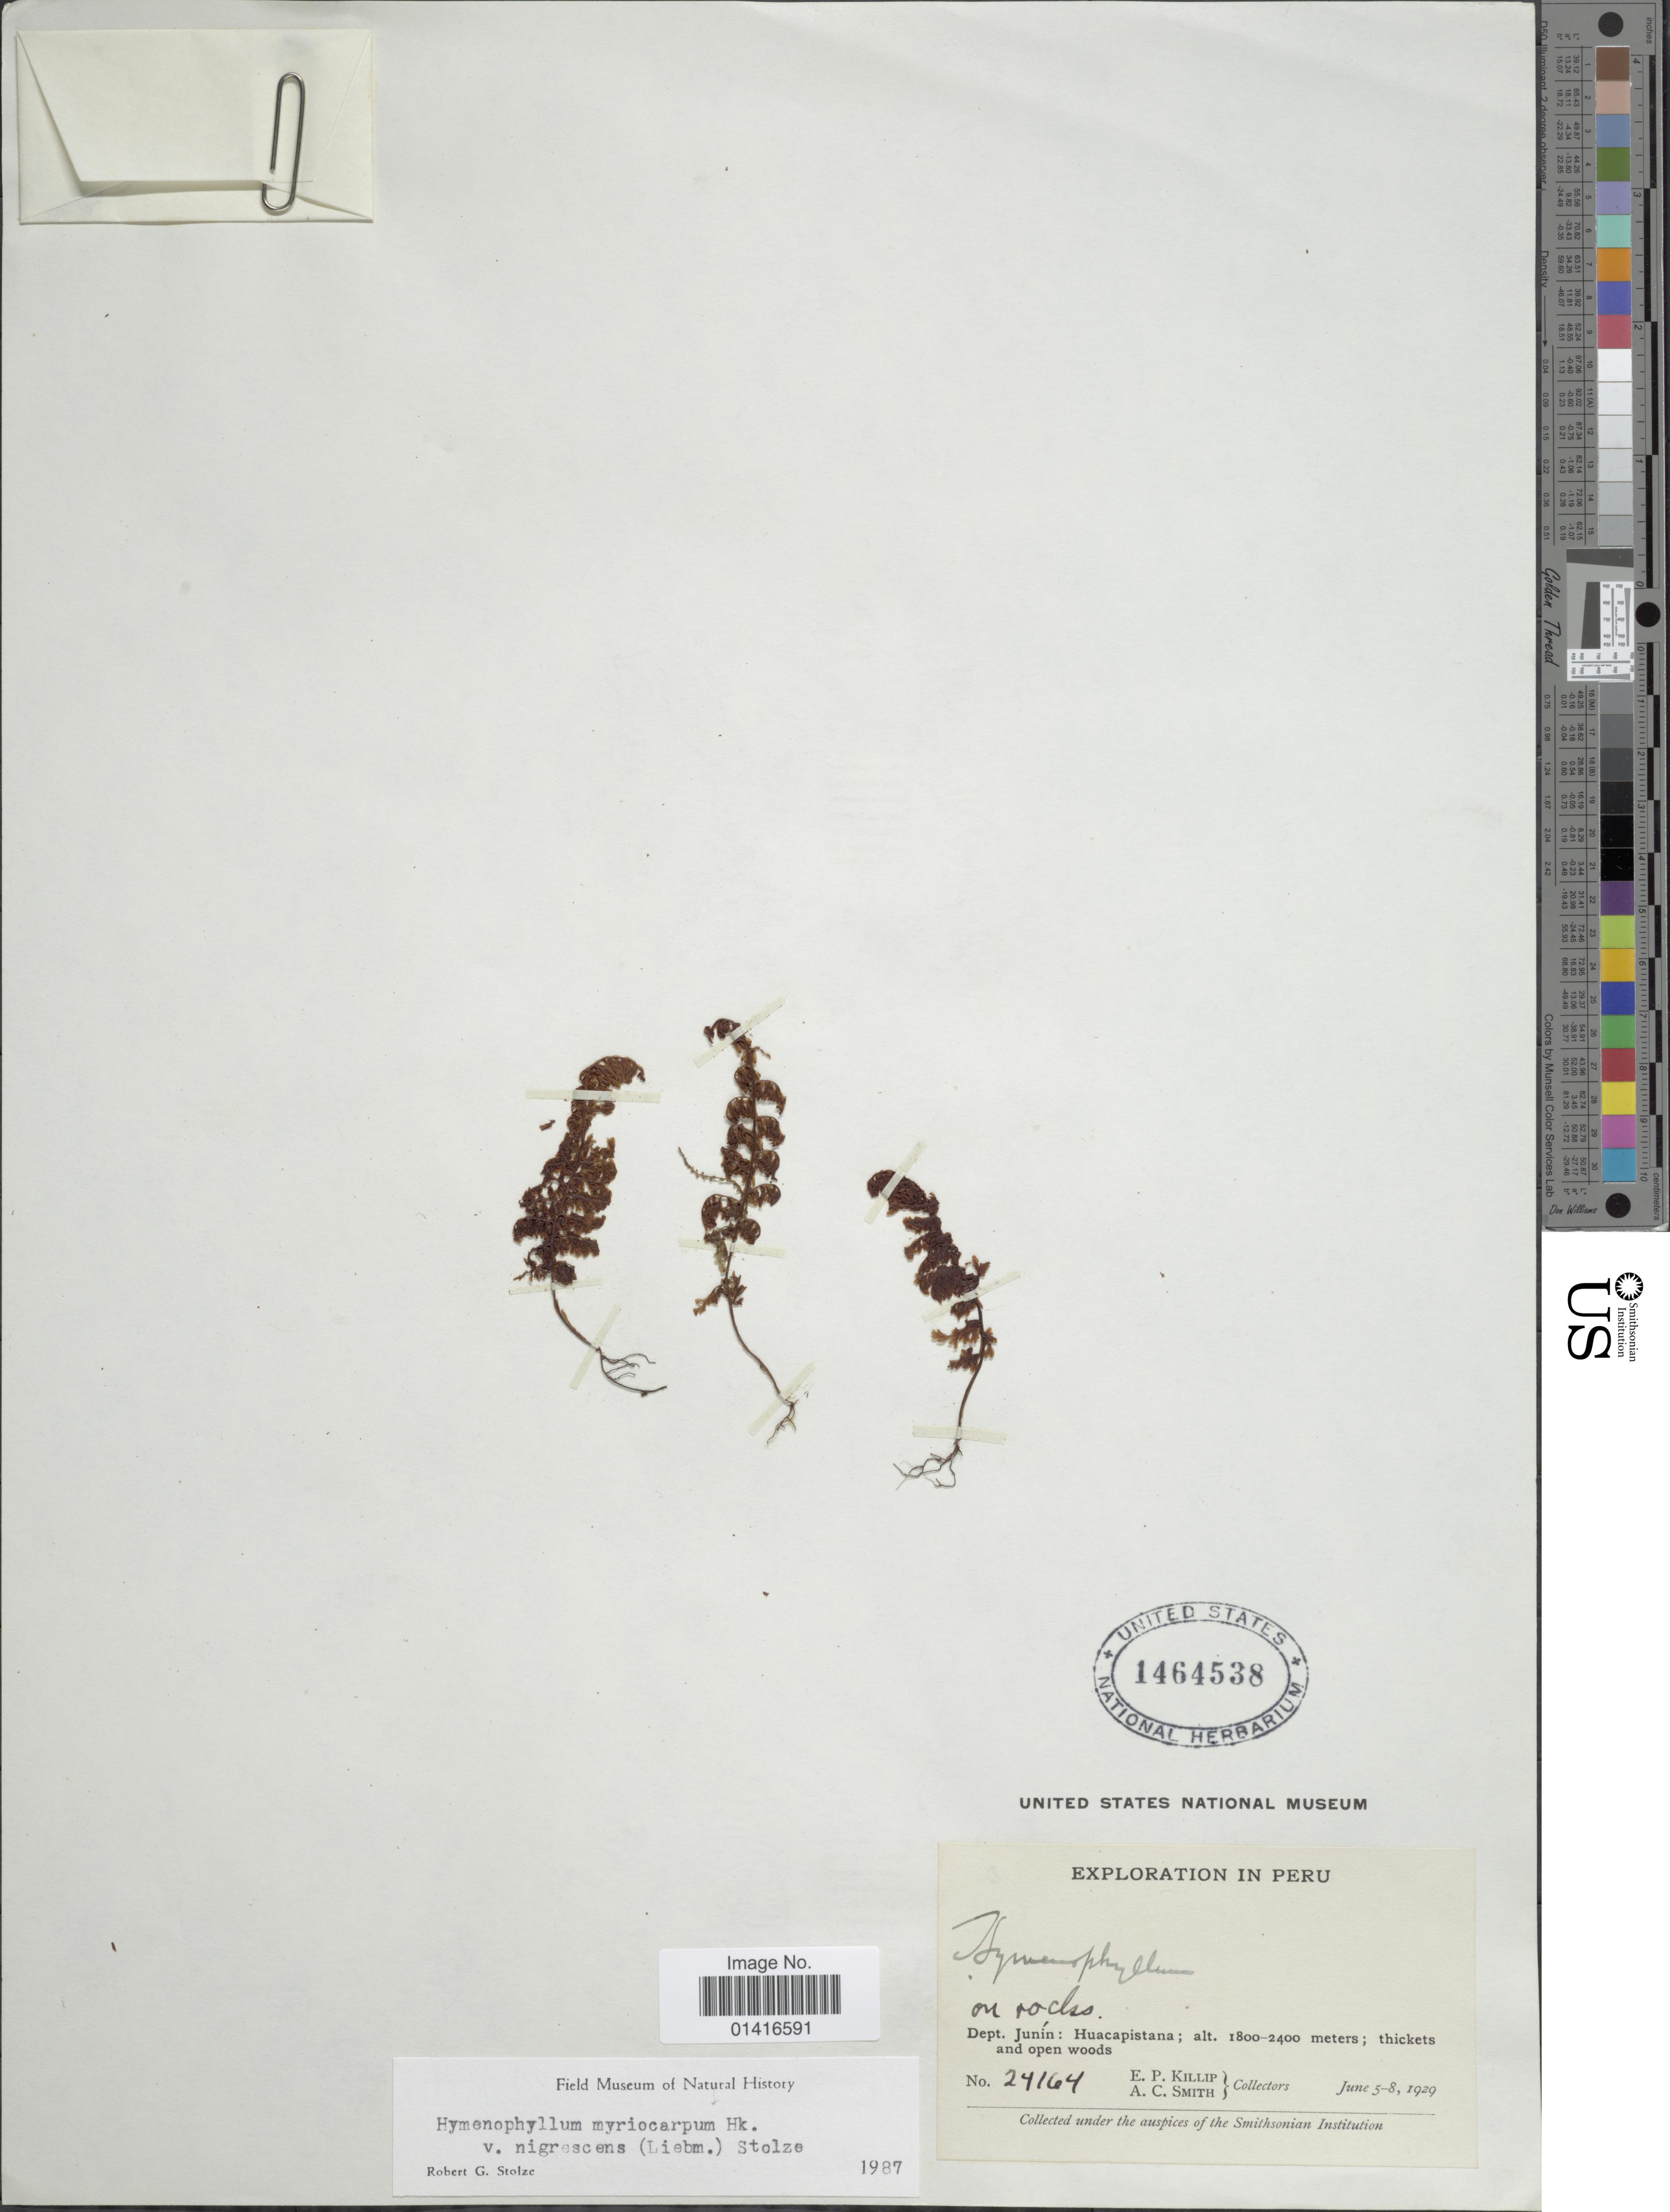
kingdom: Plantae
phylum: Tracheophyta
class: Polypodiopsida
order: Hymenophyllales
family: Hymenophyllaceae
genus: Hymenophyllum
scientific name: Hymenophyllum myriocarpum var. myriocarpum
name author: Hook.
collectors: E. P. Killip & A. C. Smith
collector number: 24164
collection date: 1929-06-05/1929-06-08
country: Peru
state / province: Junín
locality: Huacapistana, Thickets and open woods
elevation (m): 1800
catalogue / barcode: US 1464538